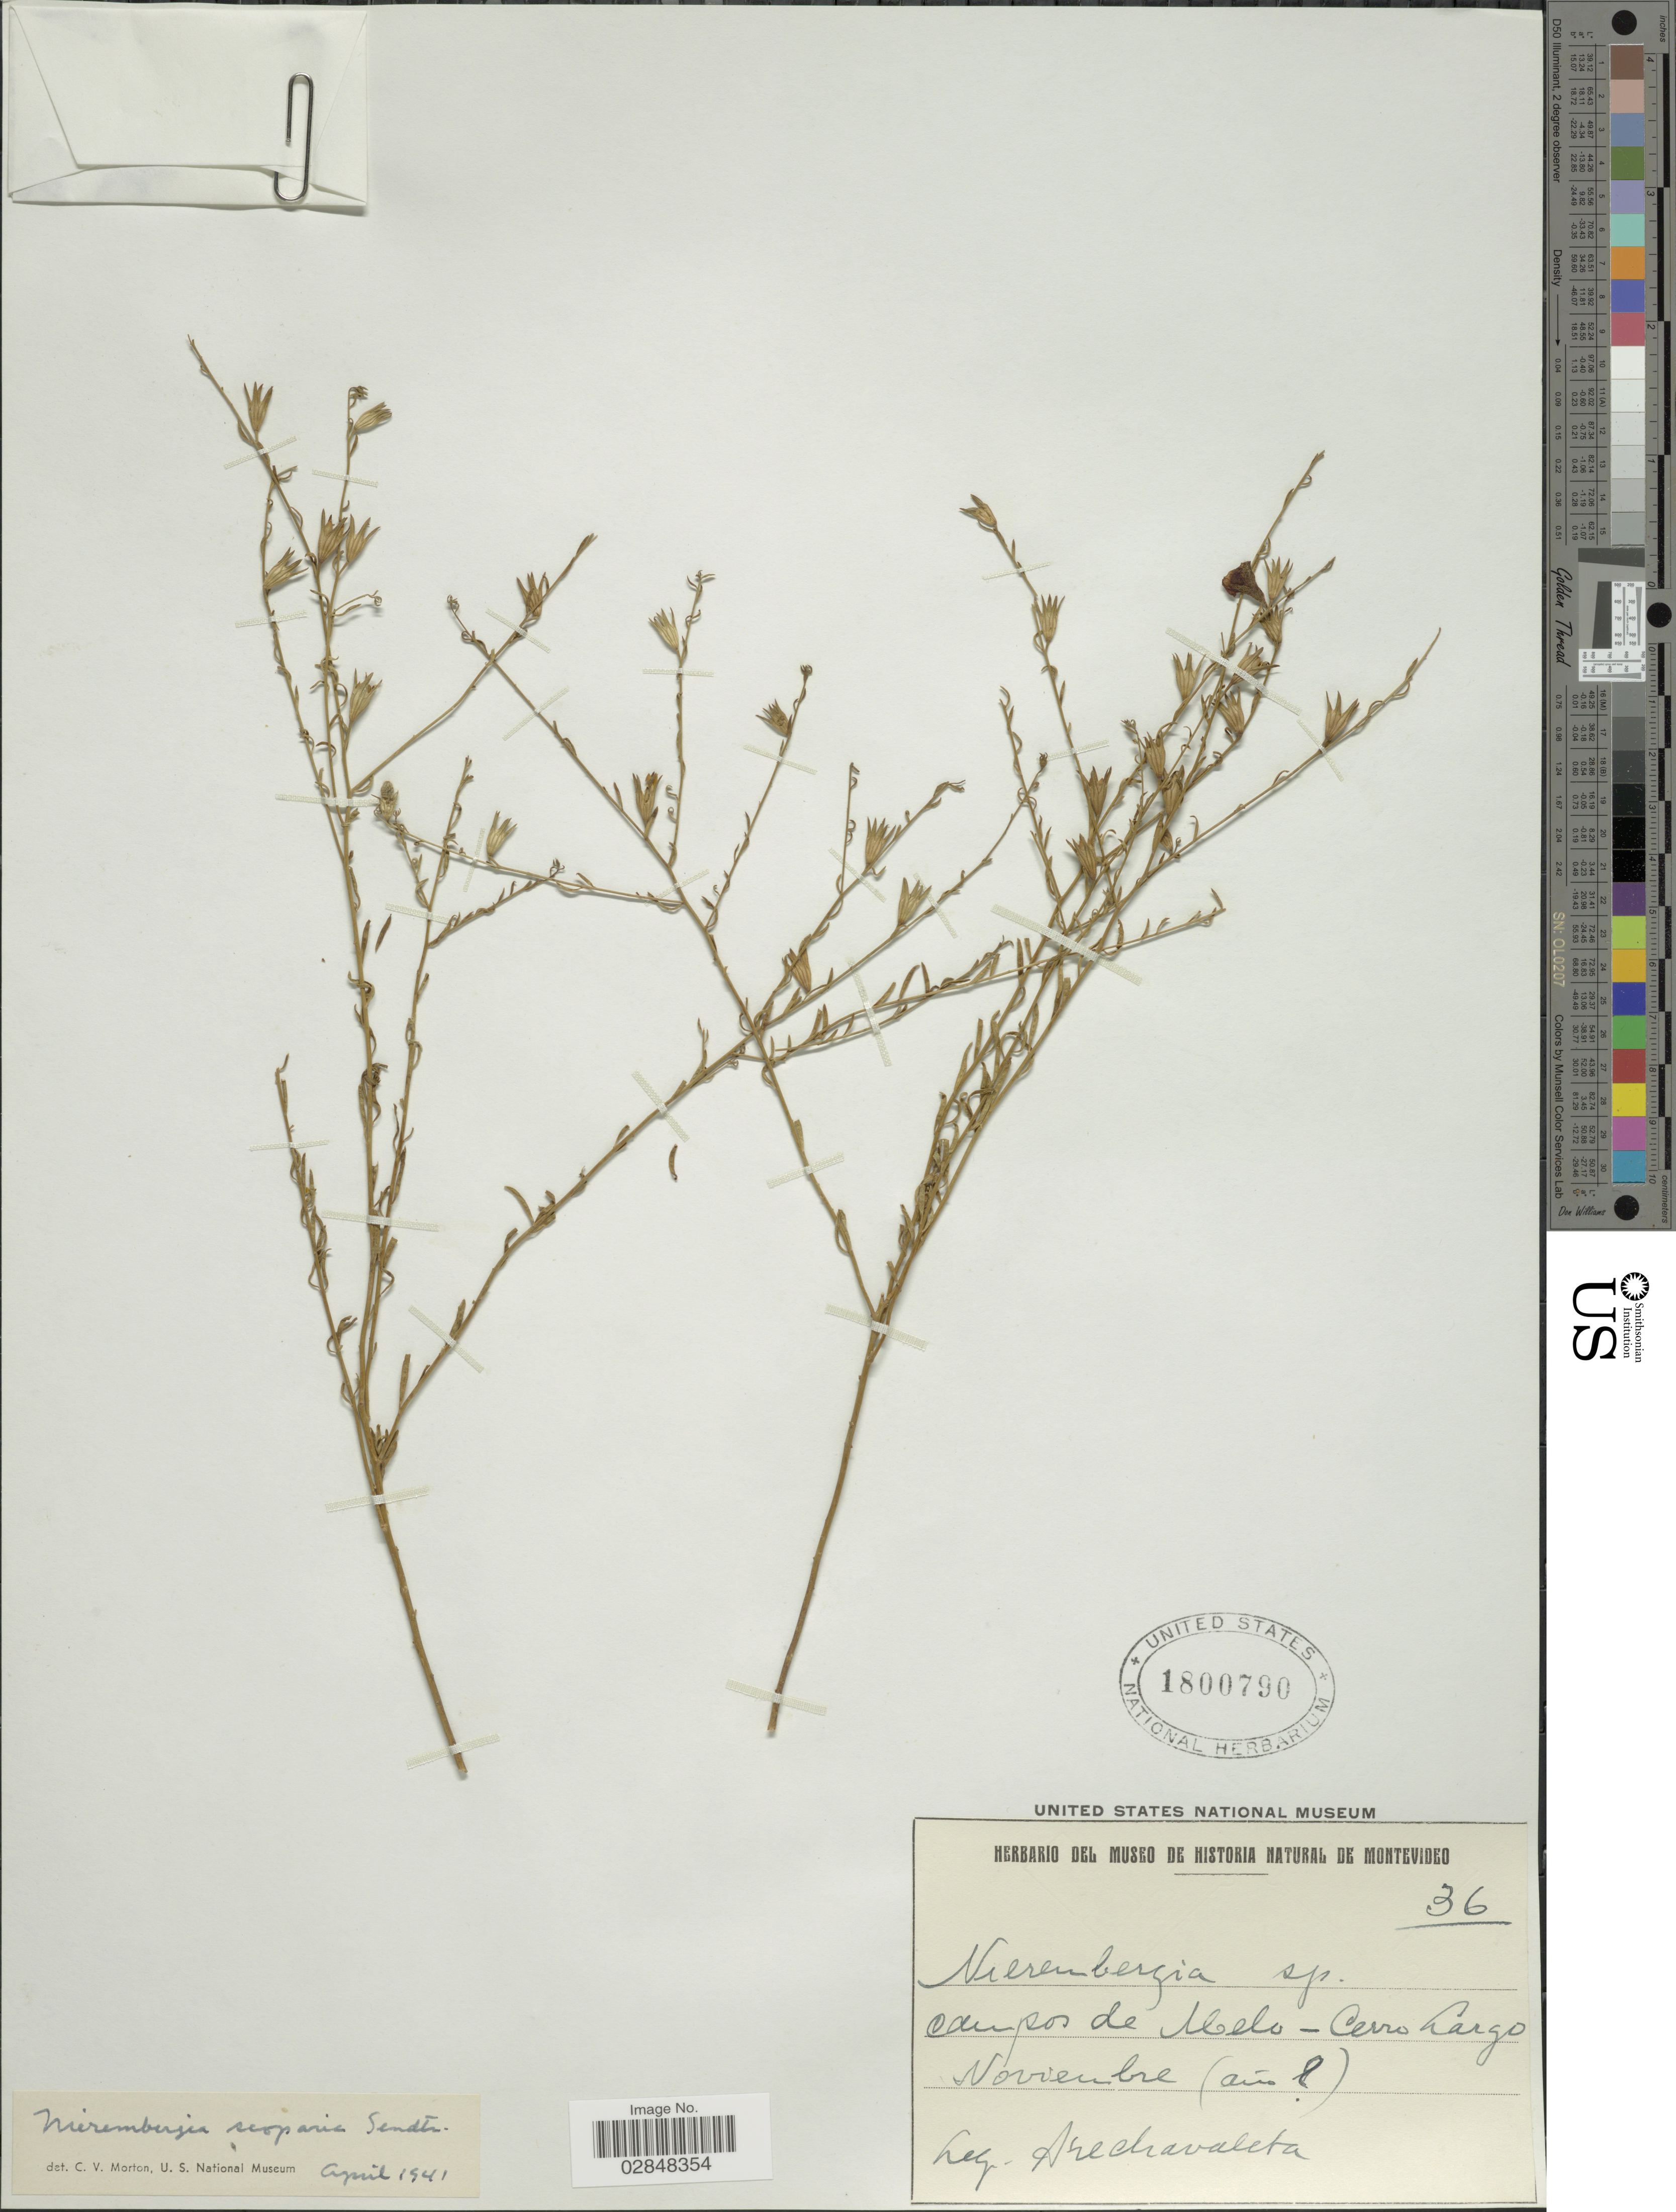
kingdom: Plantae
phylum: Tracheophyta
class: Magnoliopsida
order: Solanales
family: Solanaceae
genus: Nierembergia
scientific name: Nierembergia scoparia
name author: Sendtn.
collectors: Arechavaleta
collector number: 36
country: Uruguay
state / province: Cerro Largo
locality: Campos de Melo.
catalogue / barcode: US 1800790